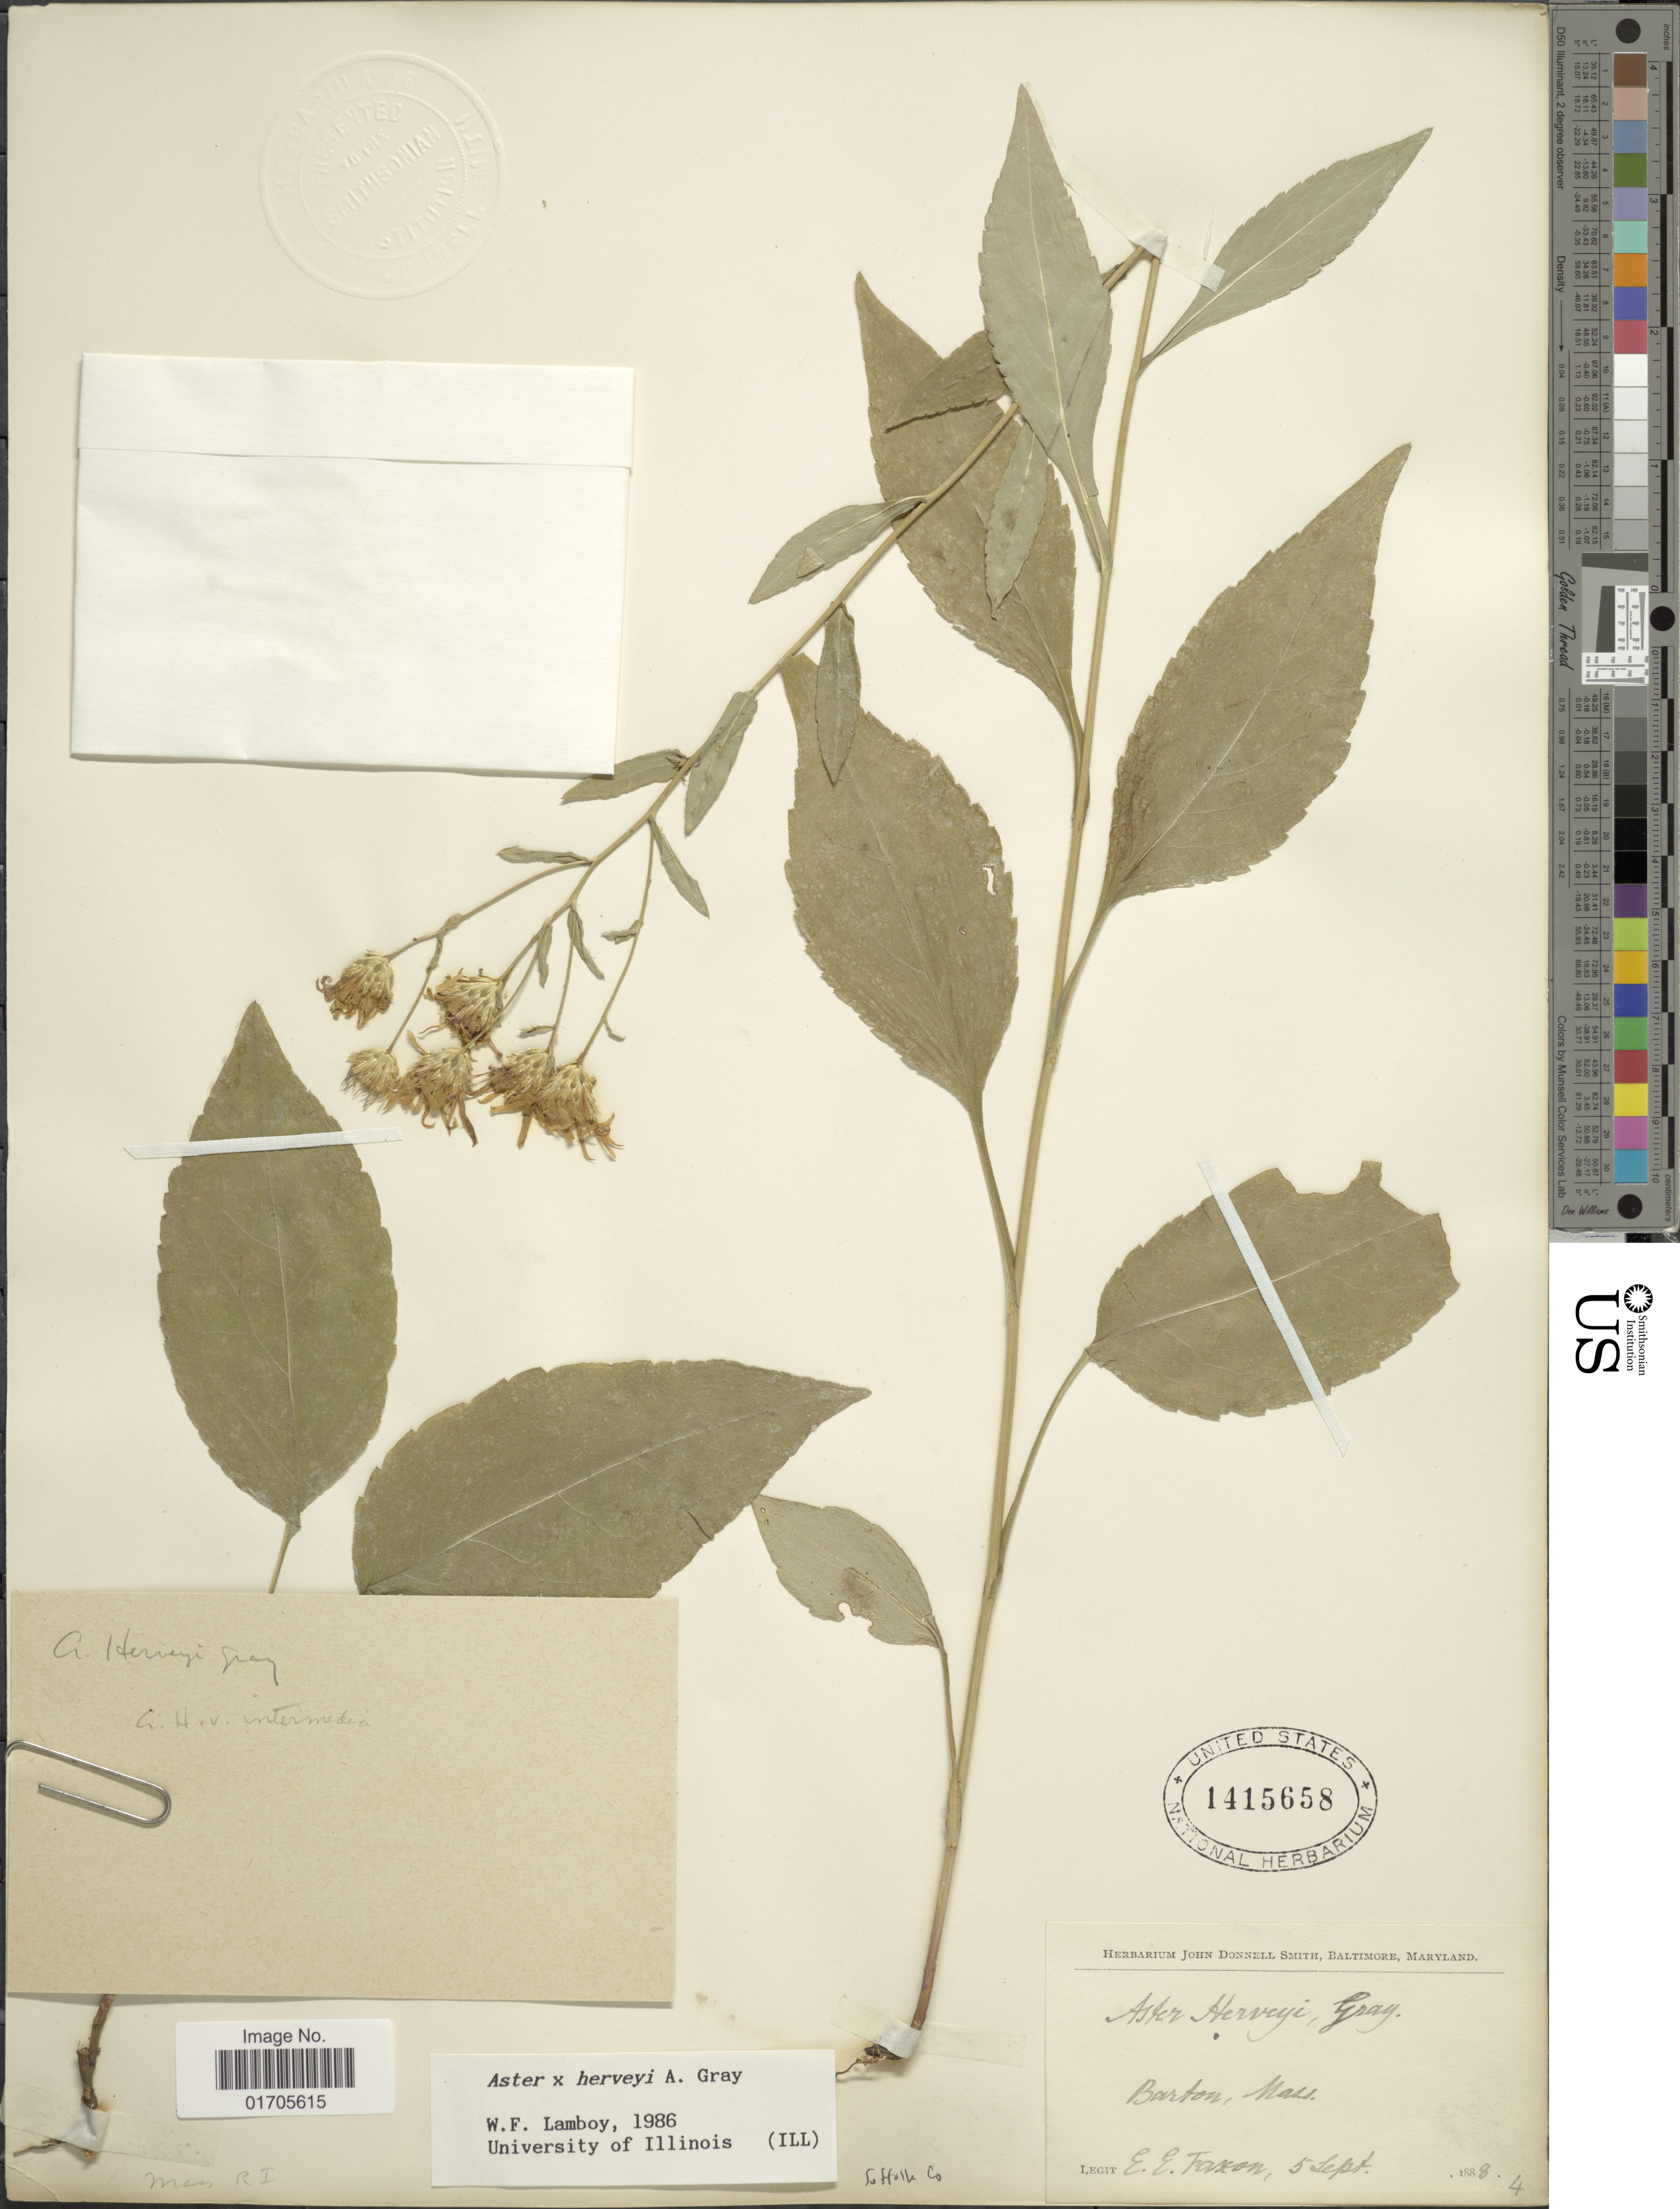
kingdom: Plantae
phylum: Tracheophyta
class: Magnoliopsida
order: Asterales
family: Asteraceae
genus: Eurybia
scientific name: Eurybia x herveyi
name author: (A. Gray) G.L. Nesom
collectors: E. Faxon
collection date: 1888-09-05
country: United States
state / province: Massachusetts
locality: Boston, Suffolk Co.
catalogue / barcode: US 1415658